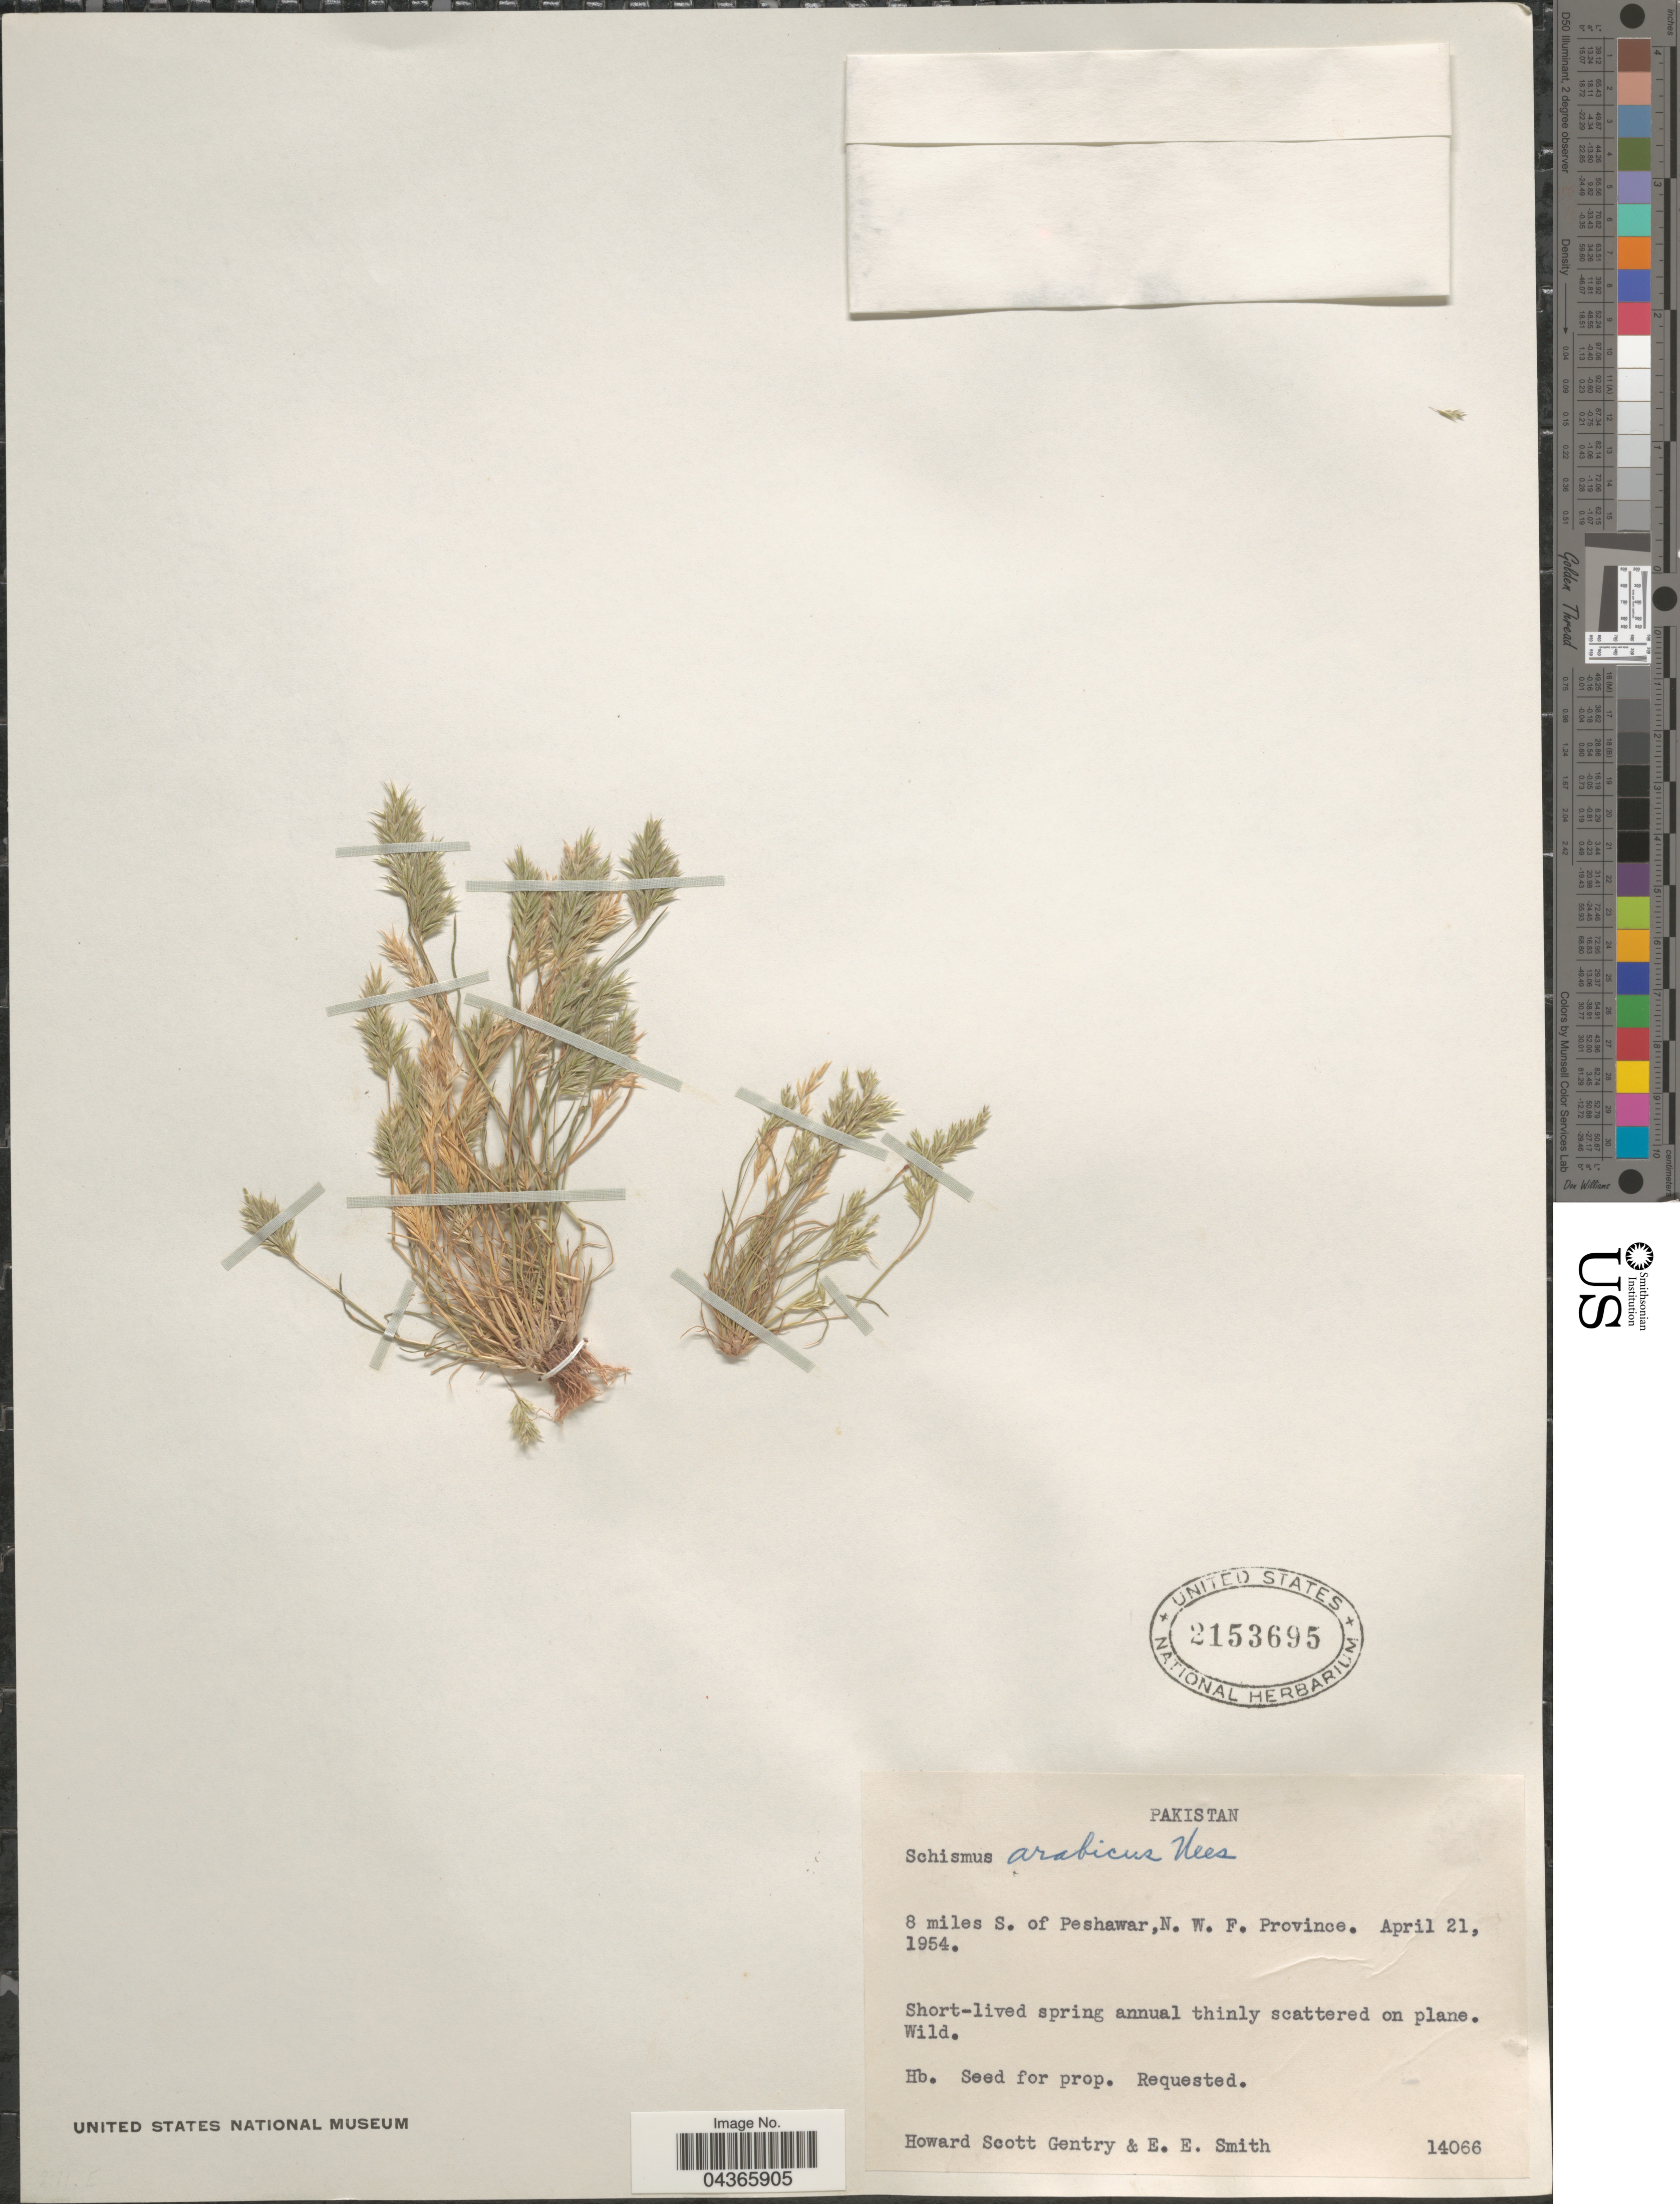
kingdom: Plantae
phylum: Tracheophyta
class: Liliopsida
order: Poales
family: Poaceae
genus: Schismus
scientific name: Schismus arabicus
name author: Nees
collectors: H. S. Gentry & E. E. Smith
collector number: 14066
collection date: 1954-04-21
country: Pakistan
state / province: Khyber Pakhtunkhwa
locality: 8 miles S. of Peshawar, N. W. F. Province.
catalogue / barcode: US 2153695